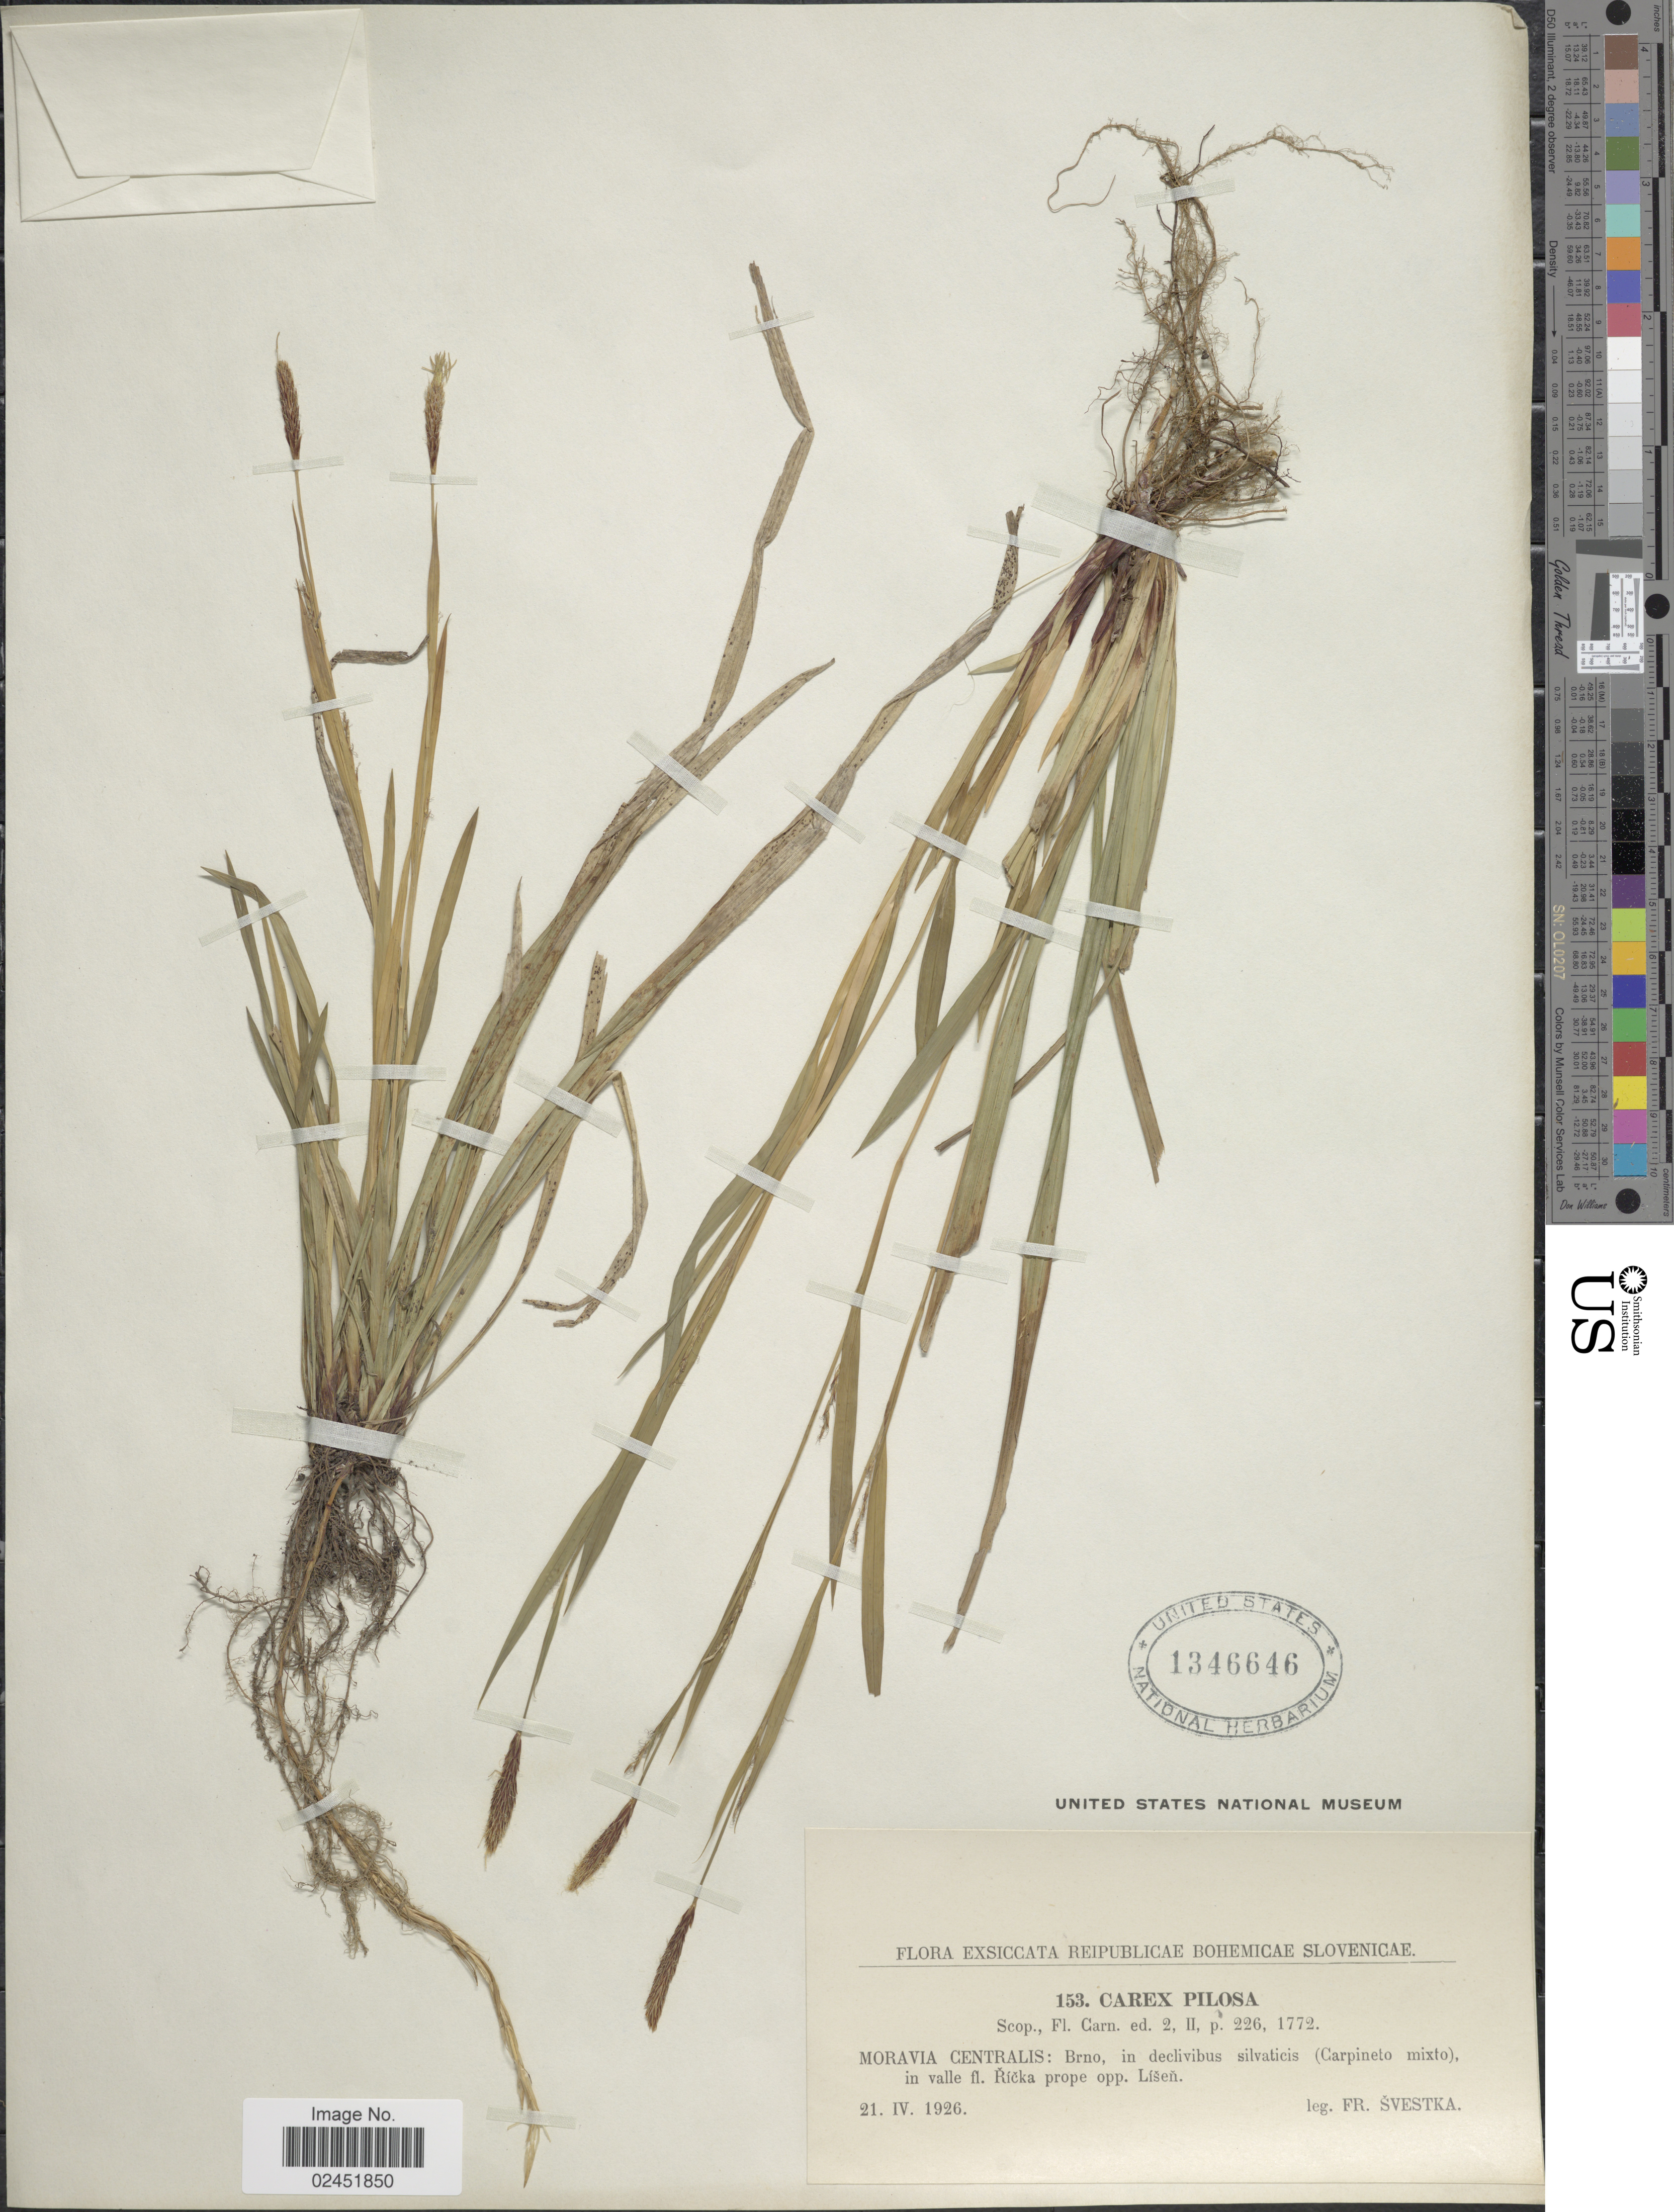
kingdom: Plantae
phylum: Tracheophyta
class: Liliopsida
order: Poales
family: Cyperaceae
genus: Carex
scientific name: Carex pilosa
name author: Scop.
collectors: F. Svestka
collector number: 153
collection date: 1926-04-21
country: Czechia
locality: Reipublicae Bohemicae Slovenicae. Moravia Centralis: Brno, in declivibus silvaticis (Carpenito mixto), in valle fl. Ricka prope opp. Lisen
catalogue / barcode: US 1346646